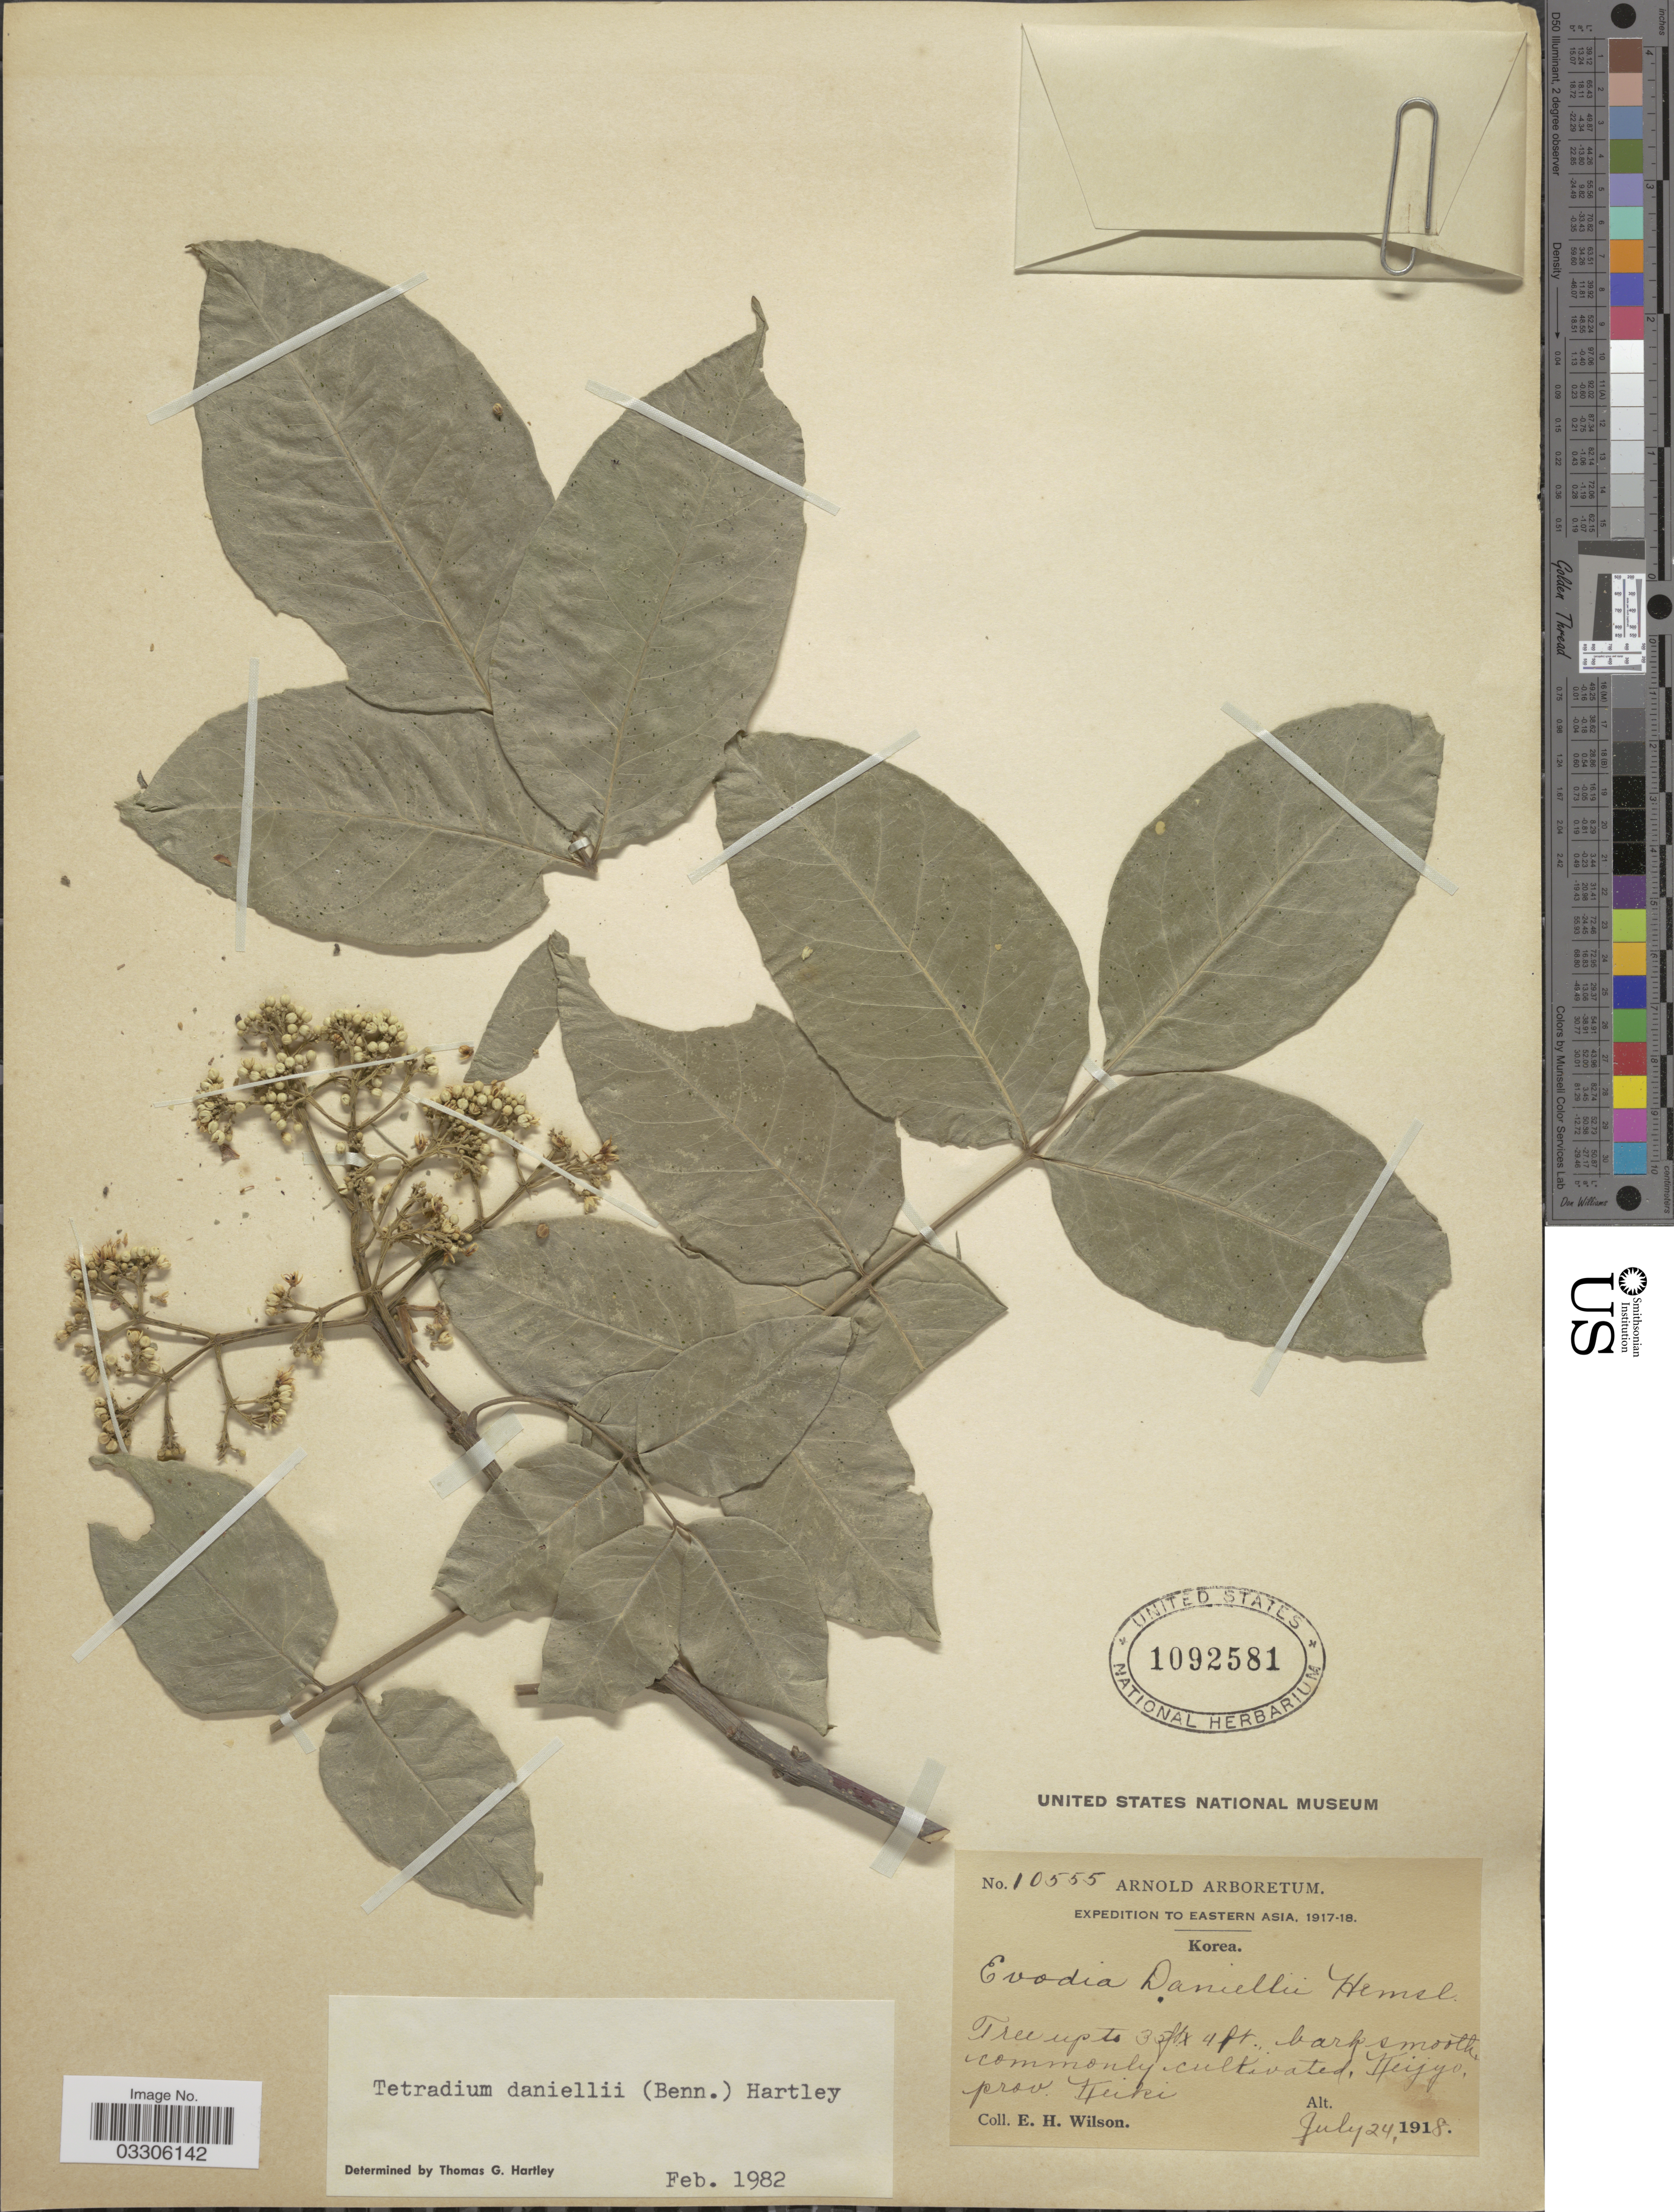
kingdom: Plantae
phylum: Tracheophyta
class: Magnoliopsida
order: Sapindales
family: Rutaceae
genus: Tetradium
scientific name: Tetradium daniellii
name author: (Benn.) T.G. Hartley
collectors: E. Wilson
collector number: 10555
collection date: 1918-07-24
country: South Korea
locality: Eastern Asia. Keijyo, Prov. Keiki.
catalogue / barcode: US 1092581